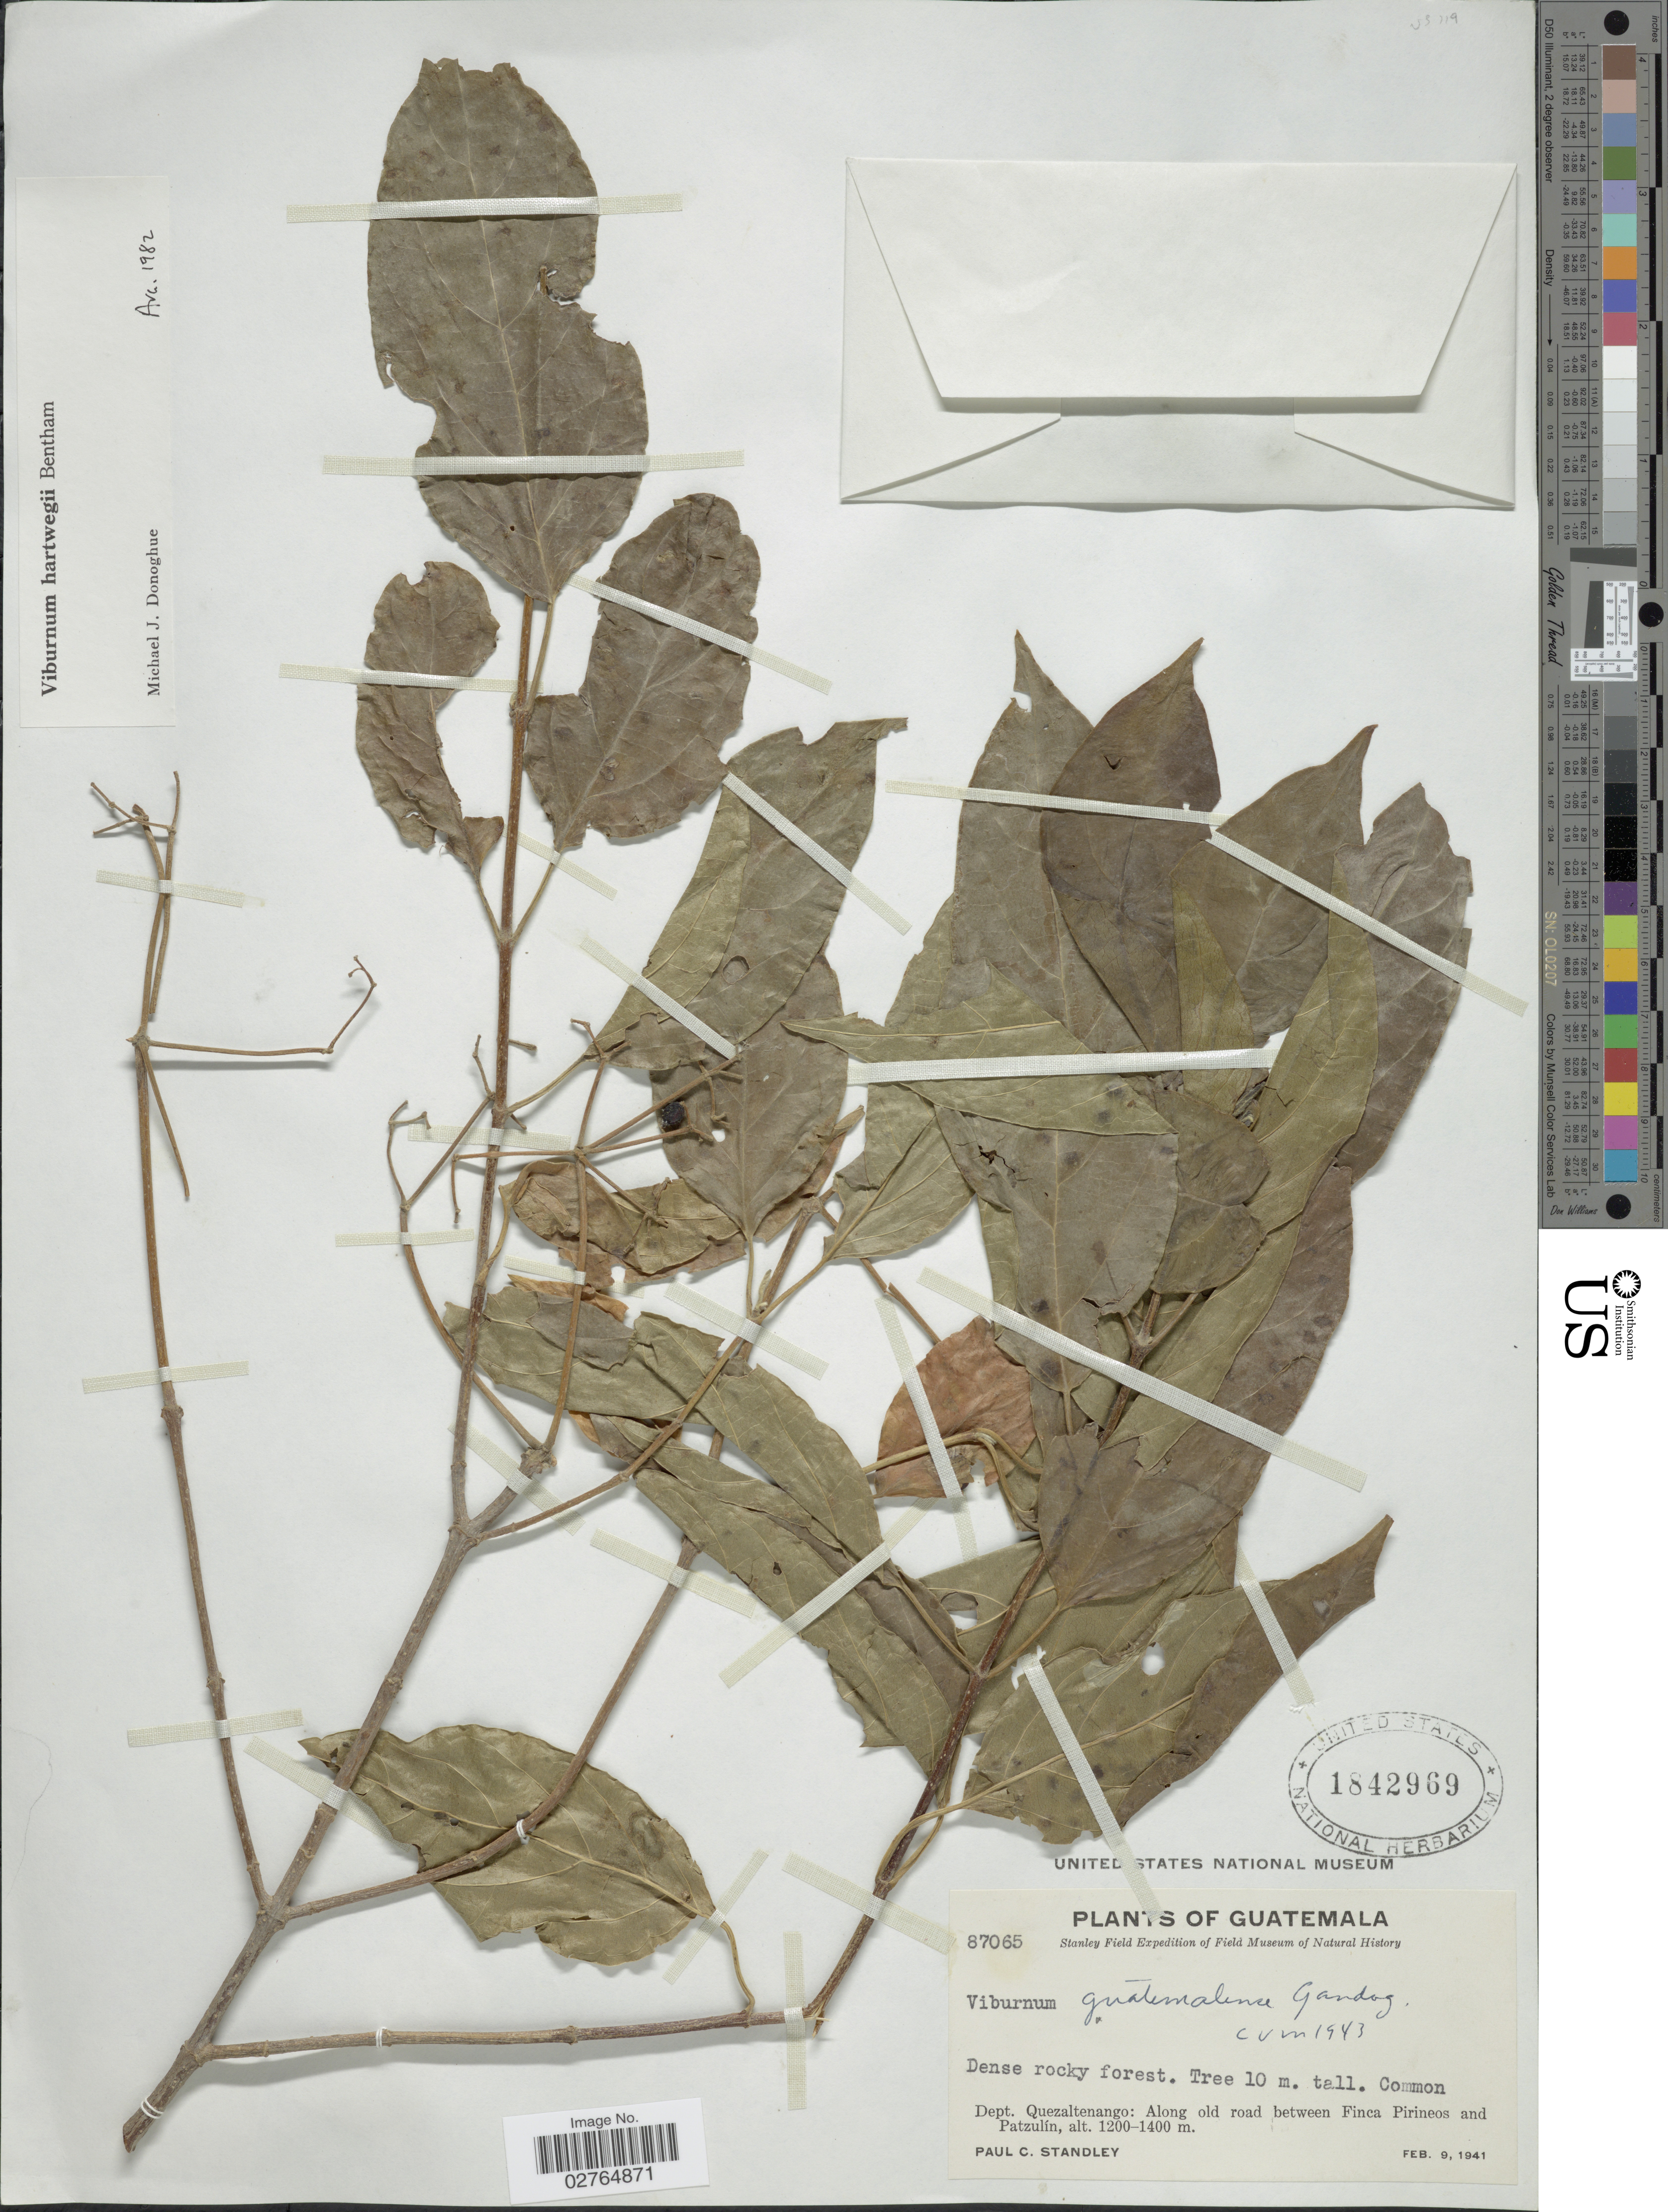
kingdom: Plantae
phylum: Tracheophyta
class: Magnoliopsida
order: Dipsacales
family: Viburnaceae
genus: Viburnum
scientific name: Viburnum hartwegii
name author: Benth.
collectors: P. C. Standley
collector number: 87065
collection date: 1941-02-09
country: Guatemala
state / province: Quetzaltenango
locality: Dept. Quezaltenango: Along old road between Finca Pirineos and Patzulín.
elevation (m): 1200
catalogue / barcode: US 1842969